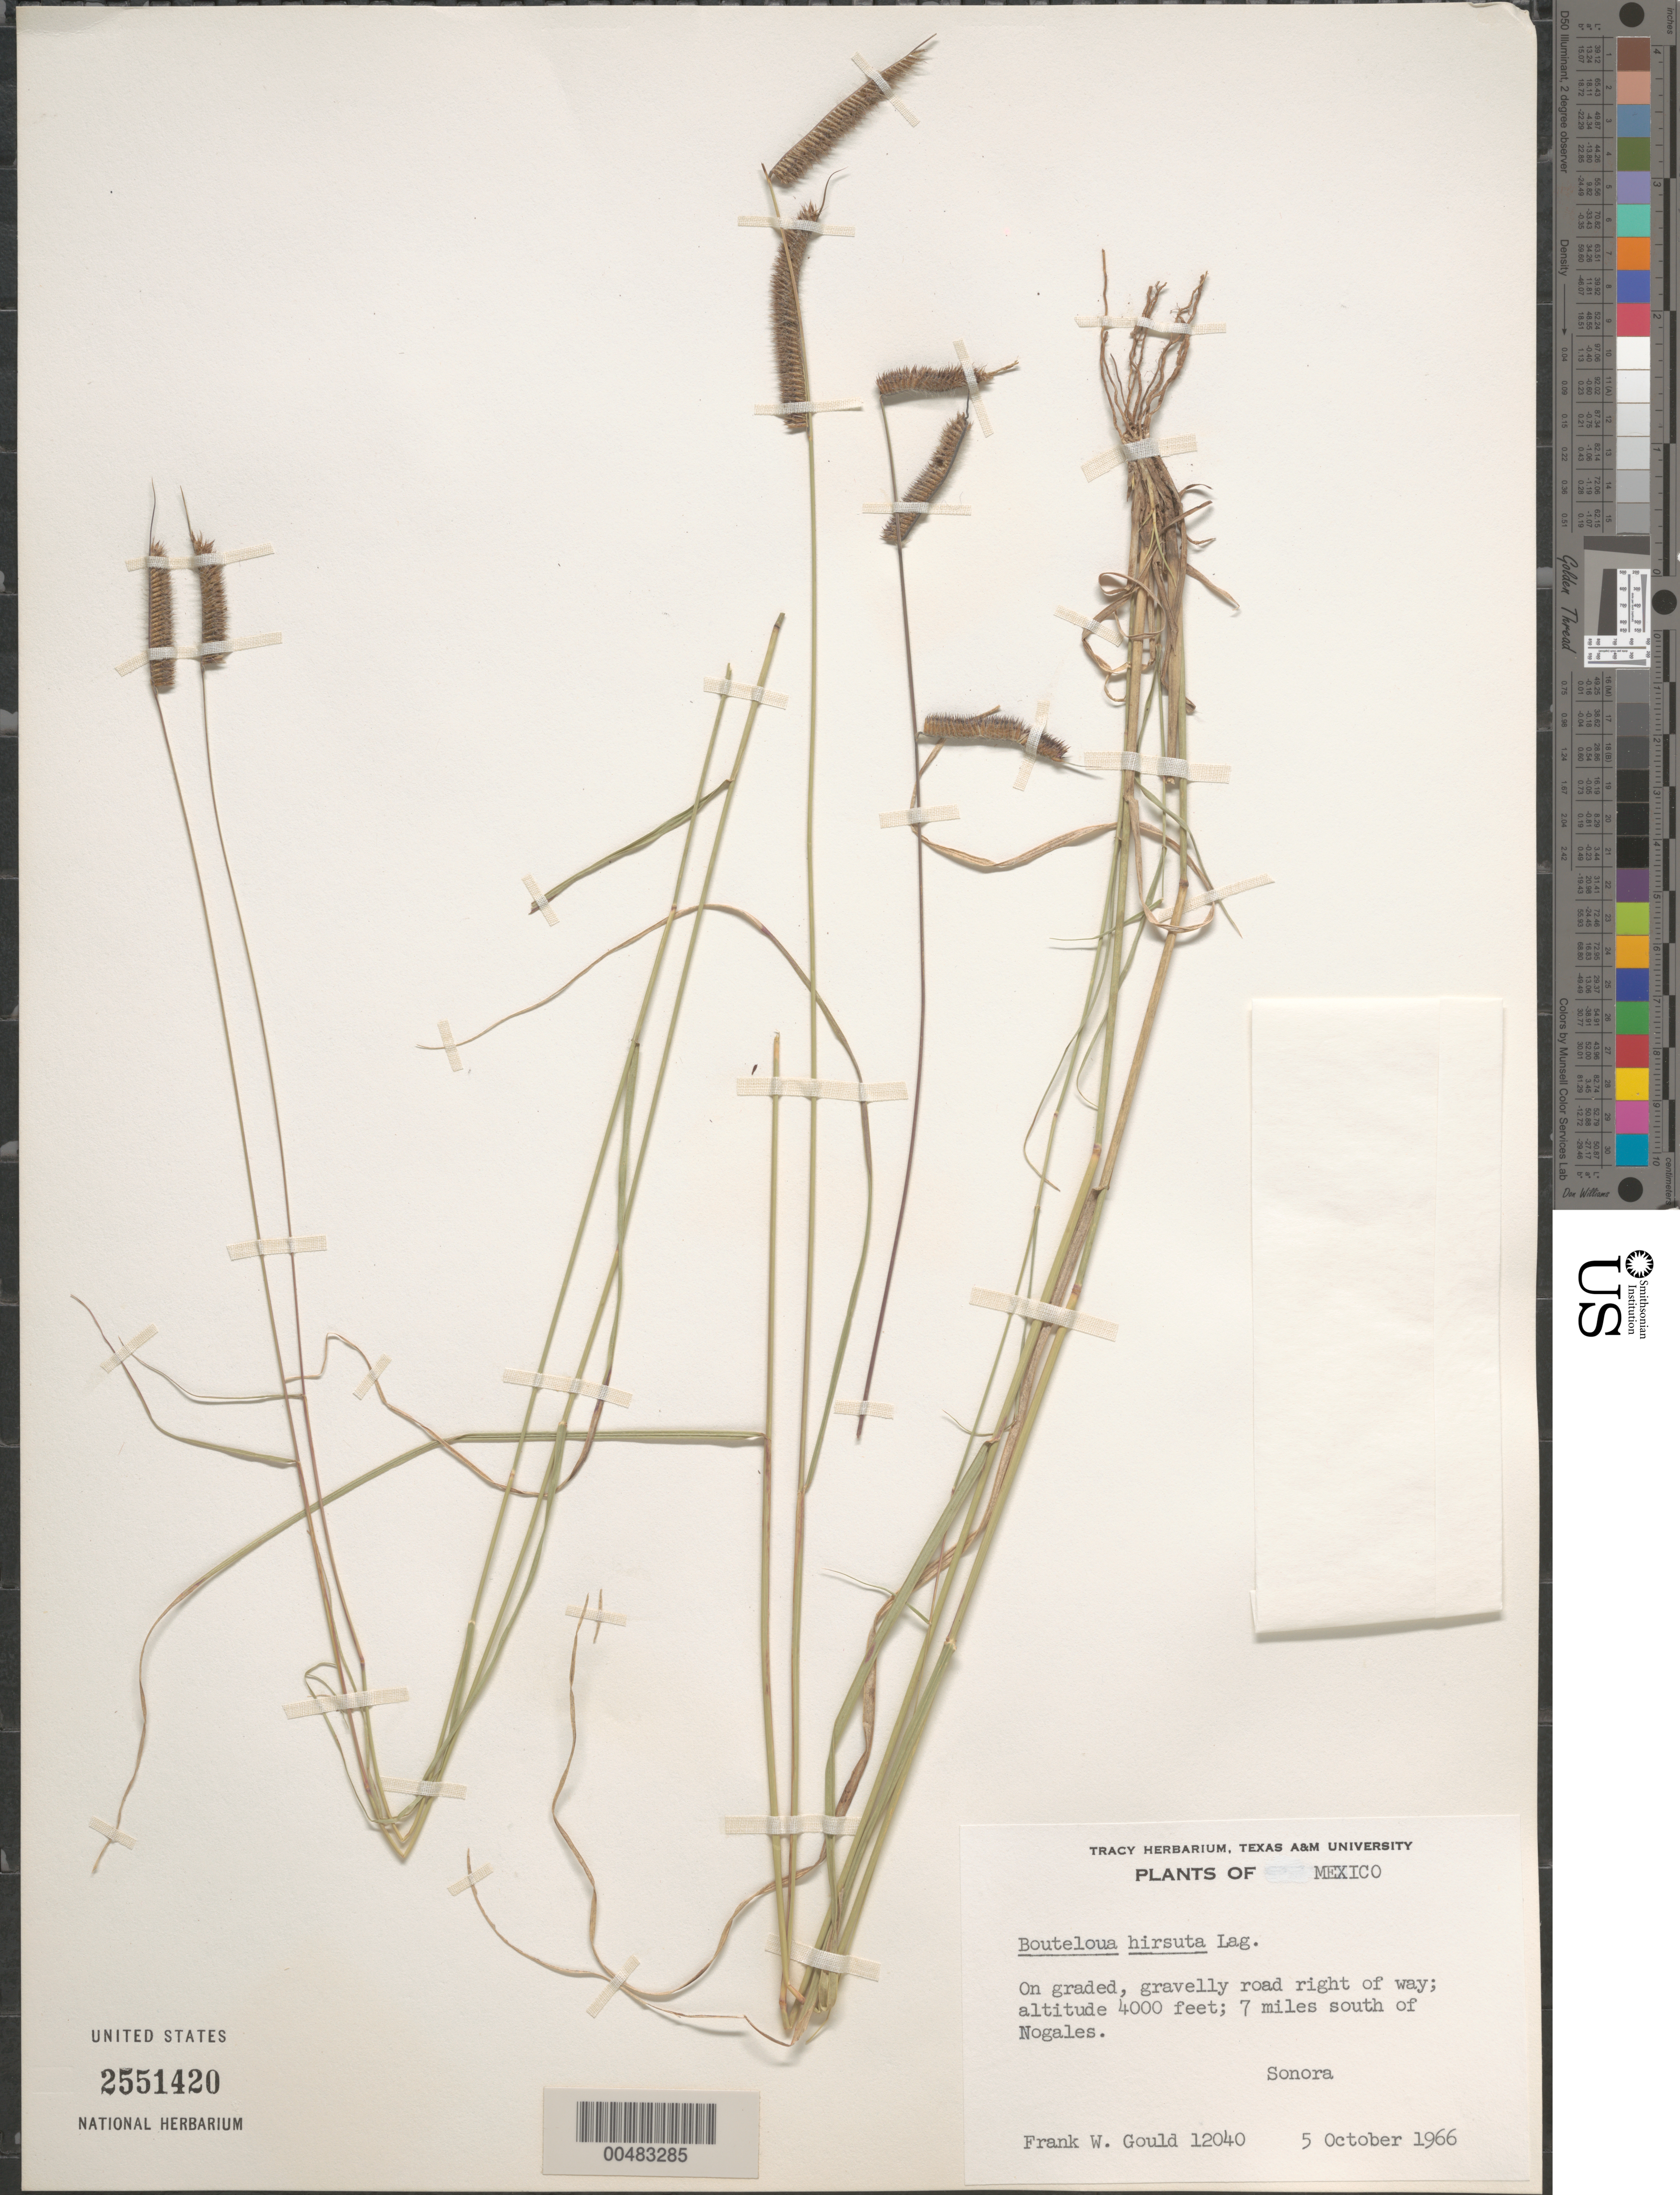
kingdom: Plantae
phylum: Tracheophyta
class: Liliopsida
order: Poales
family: Poaceae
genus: Bouteloua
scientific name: Bouteloua hirsuta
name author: Lag.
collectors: F. W. Gould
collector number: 12040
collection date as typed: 5 Oct 1966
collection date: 1966-10-05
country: Mexico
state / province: Sonora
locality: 7 mi S of Nogales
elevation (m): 1219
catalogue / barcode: US 2551420